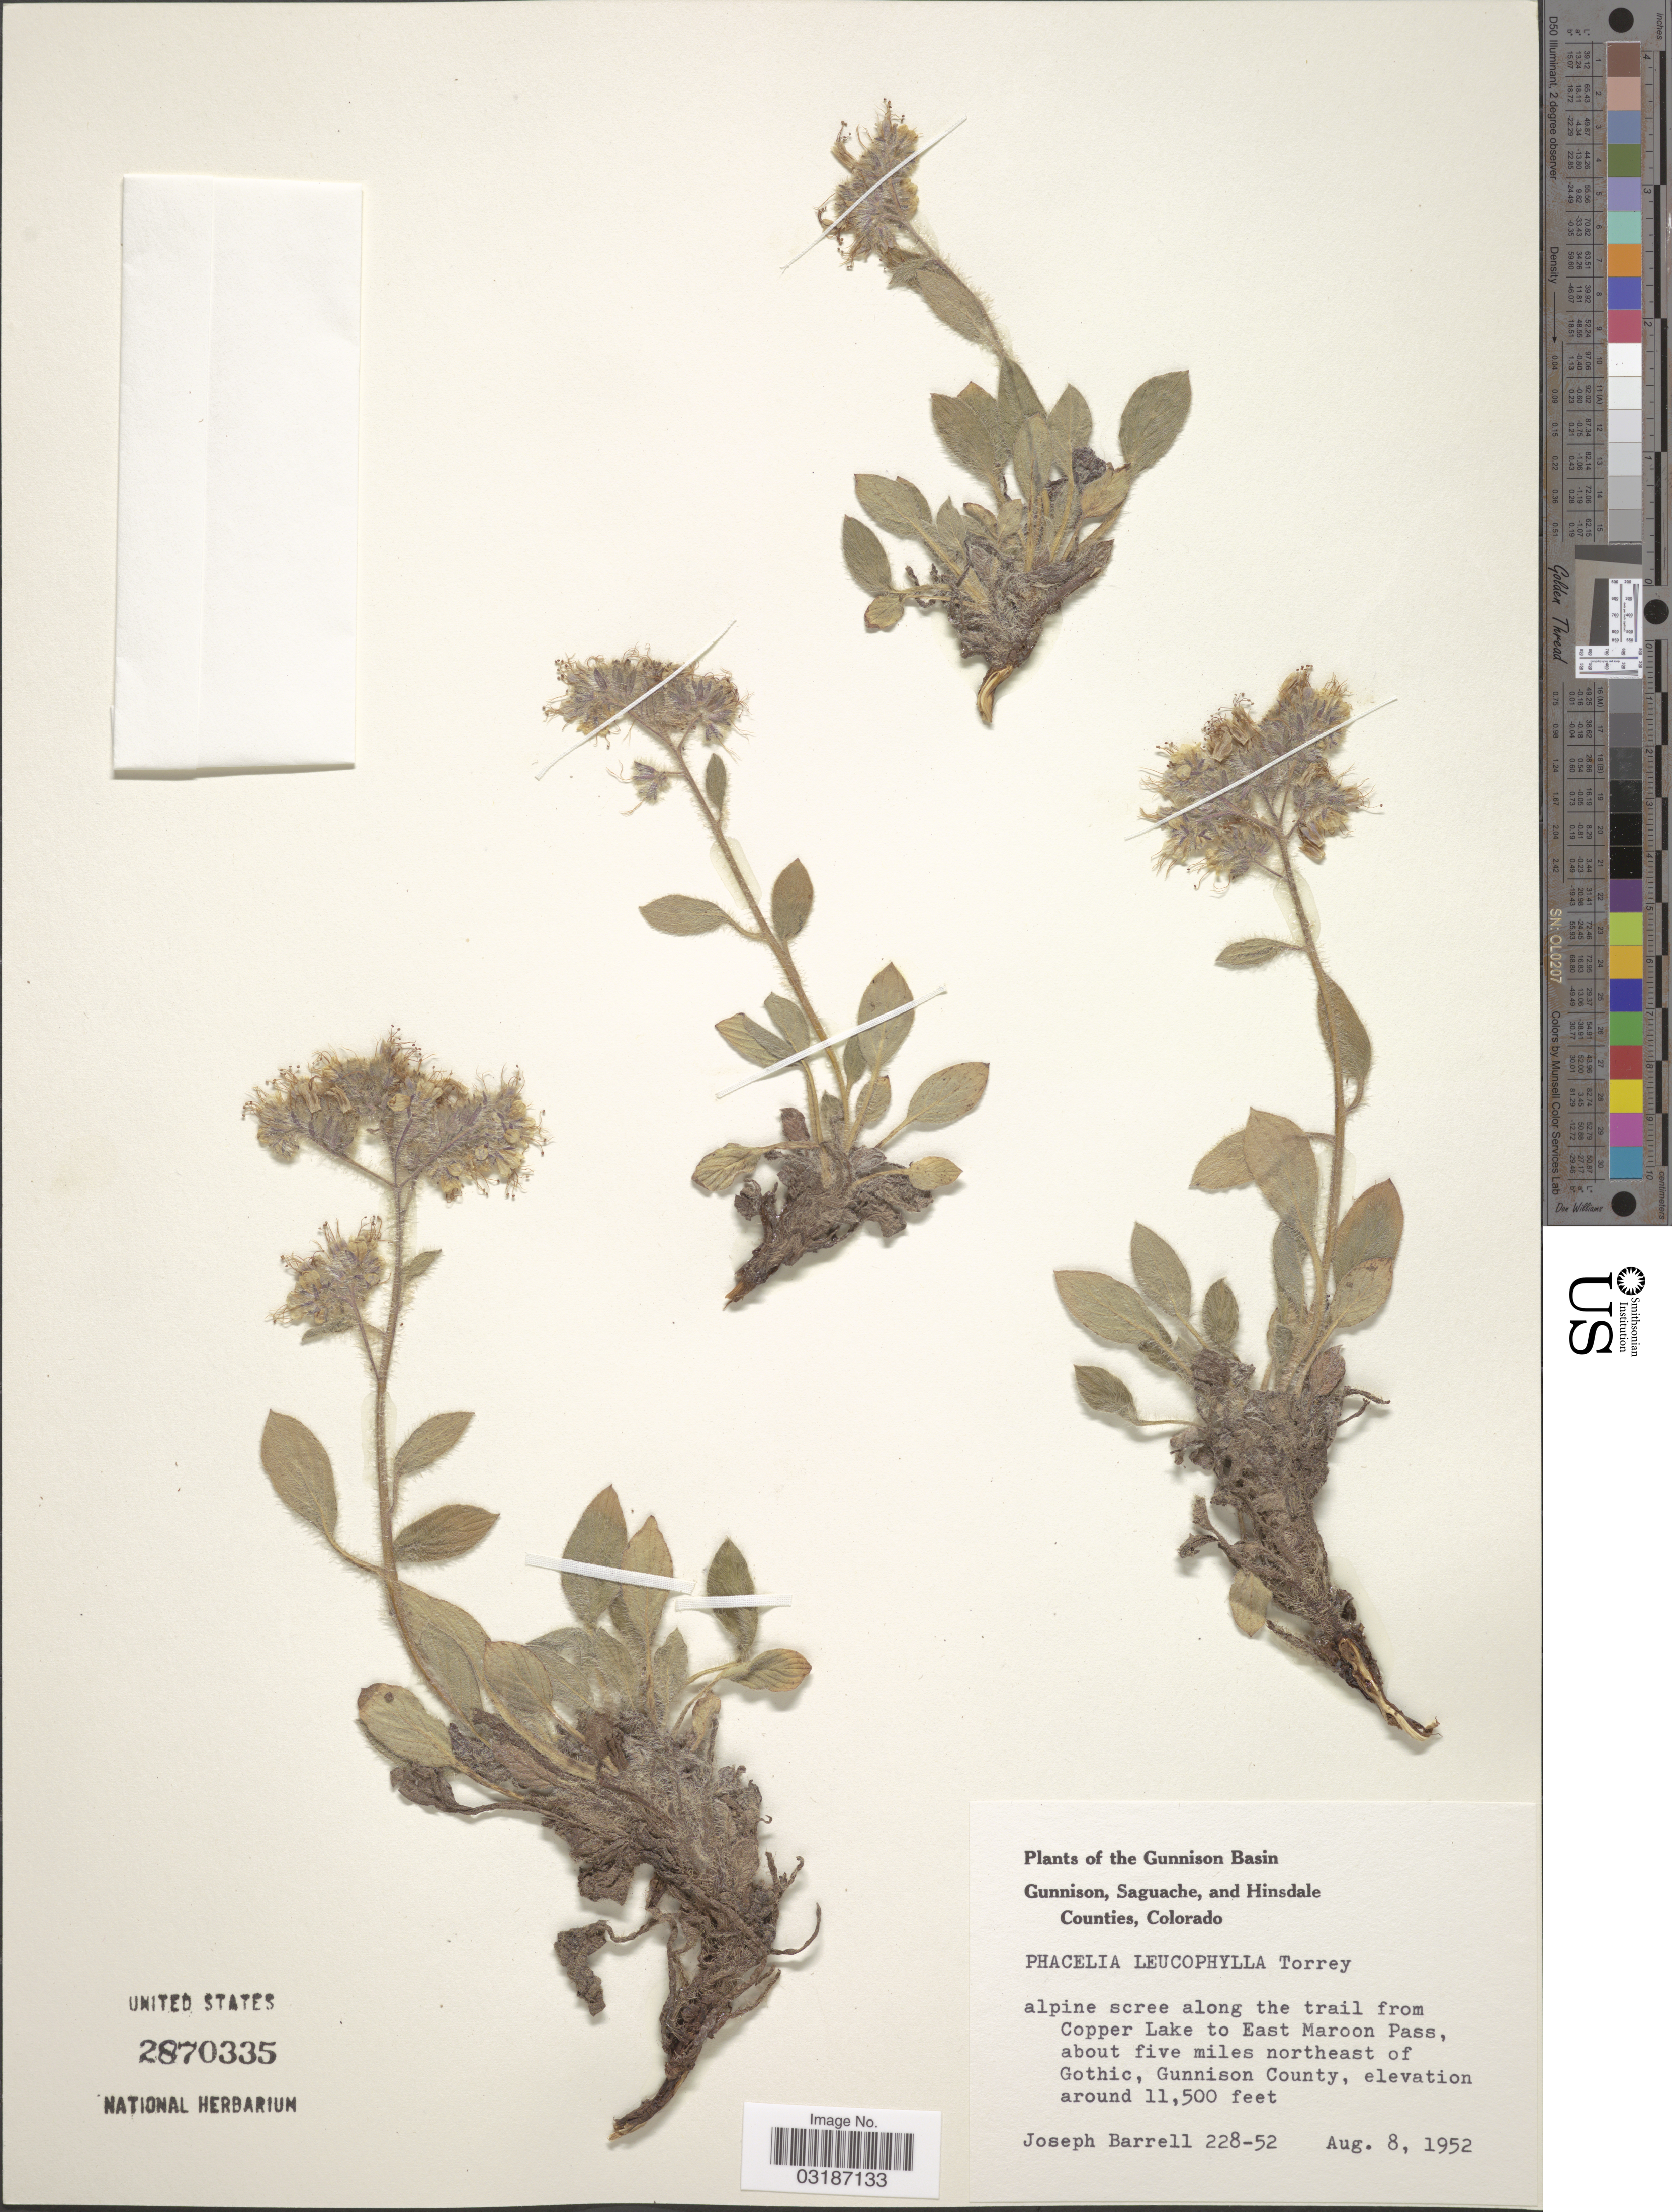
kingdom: Plantae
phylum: Tracheophyta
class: Magnoliopsida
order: Boraginales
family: Hydrophyllaceae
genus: Phacelia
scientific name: Phacelia leucophylla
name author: Torr.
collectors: J. Barrell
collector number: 228-52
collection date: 1952-08-08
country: United States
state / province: Colorado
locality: Gunnison Basin. Along the trail from Copper Lake to East Maroon Pass, about five miles northeast of Gothic, Gunnison County.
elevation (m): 3505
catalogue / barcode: US 2870335